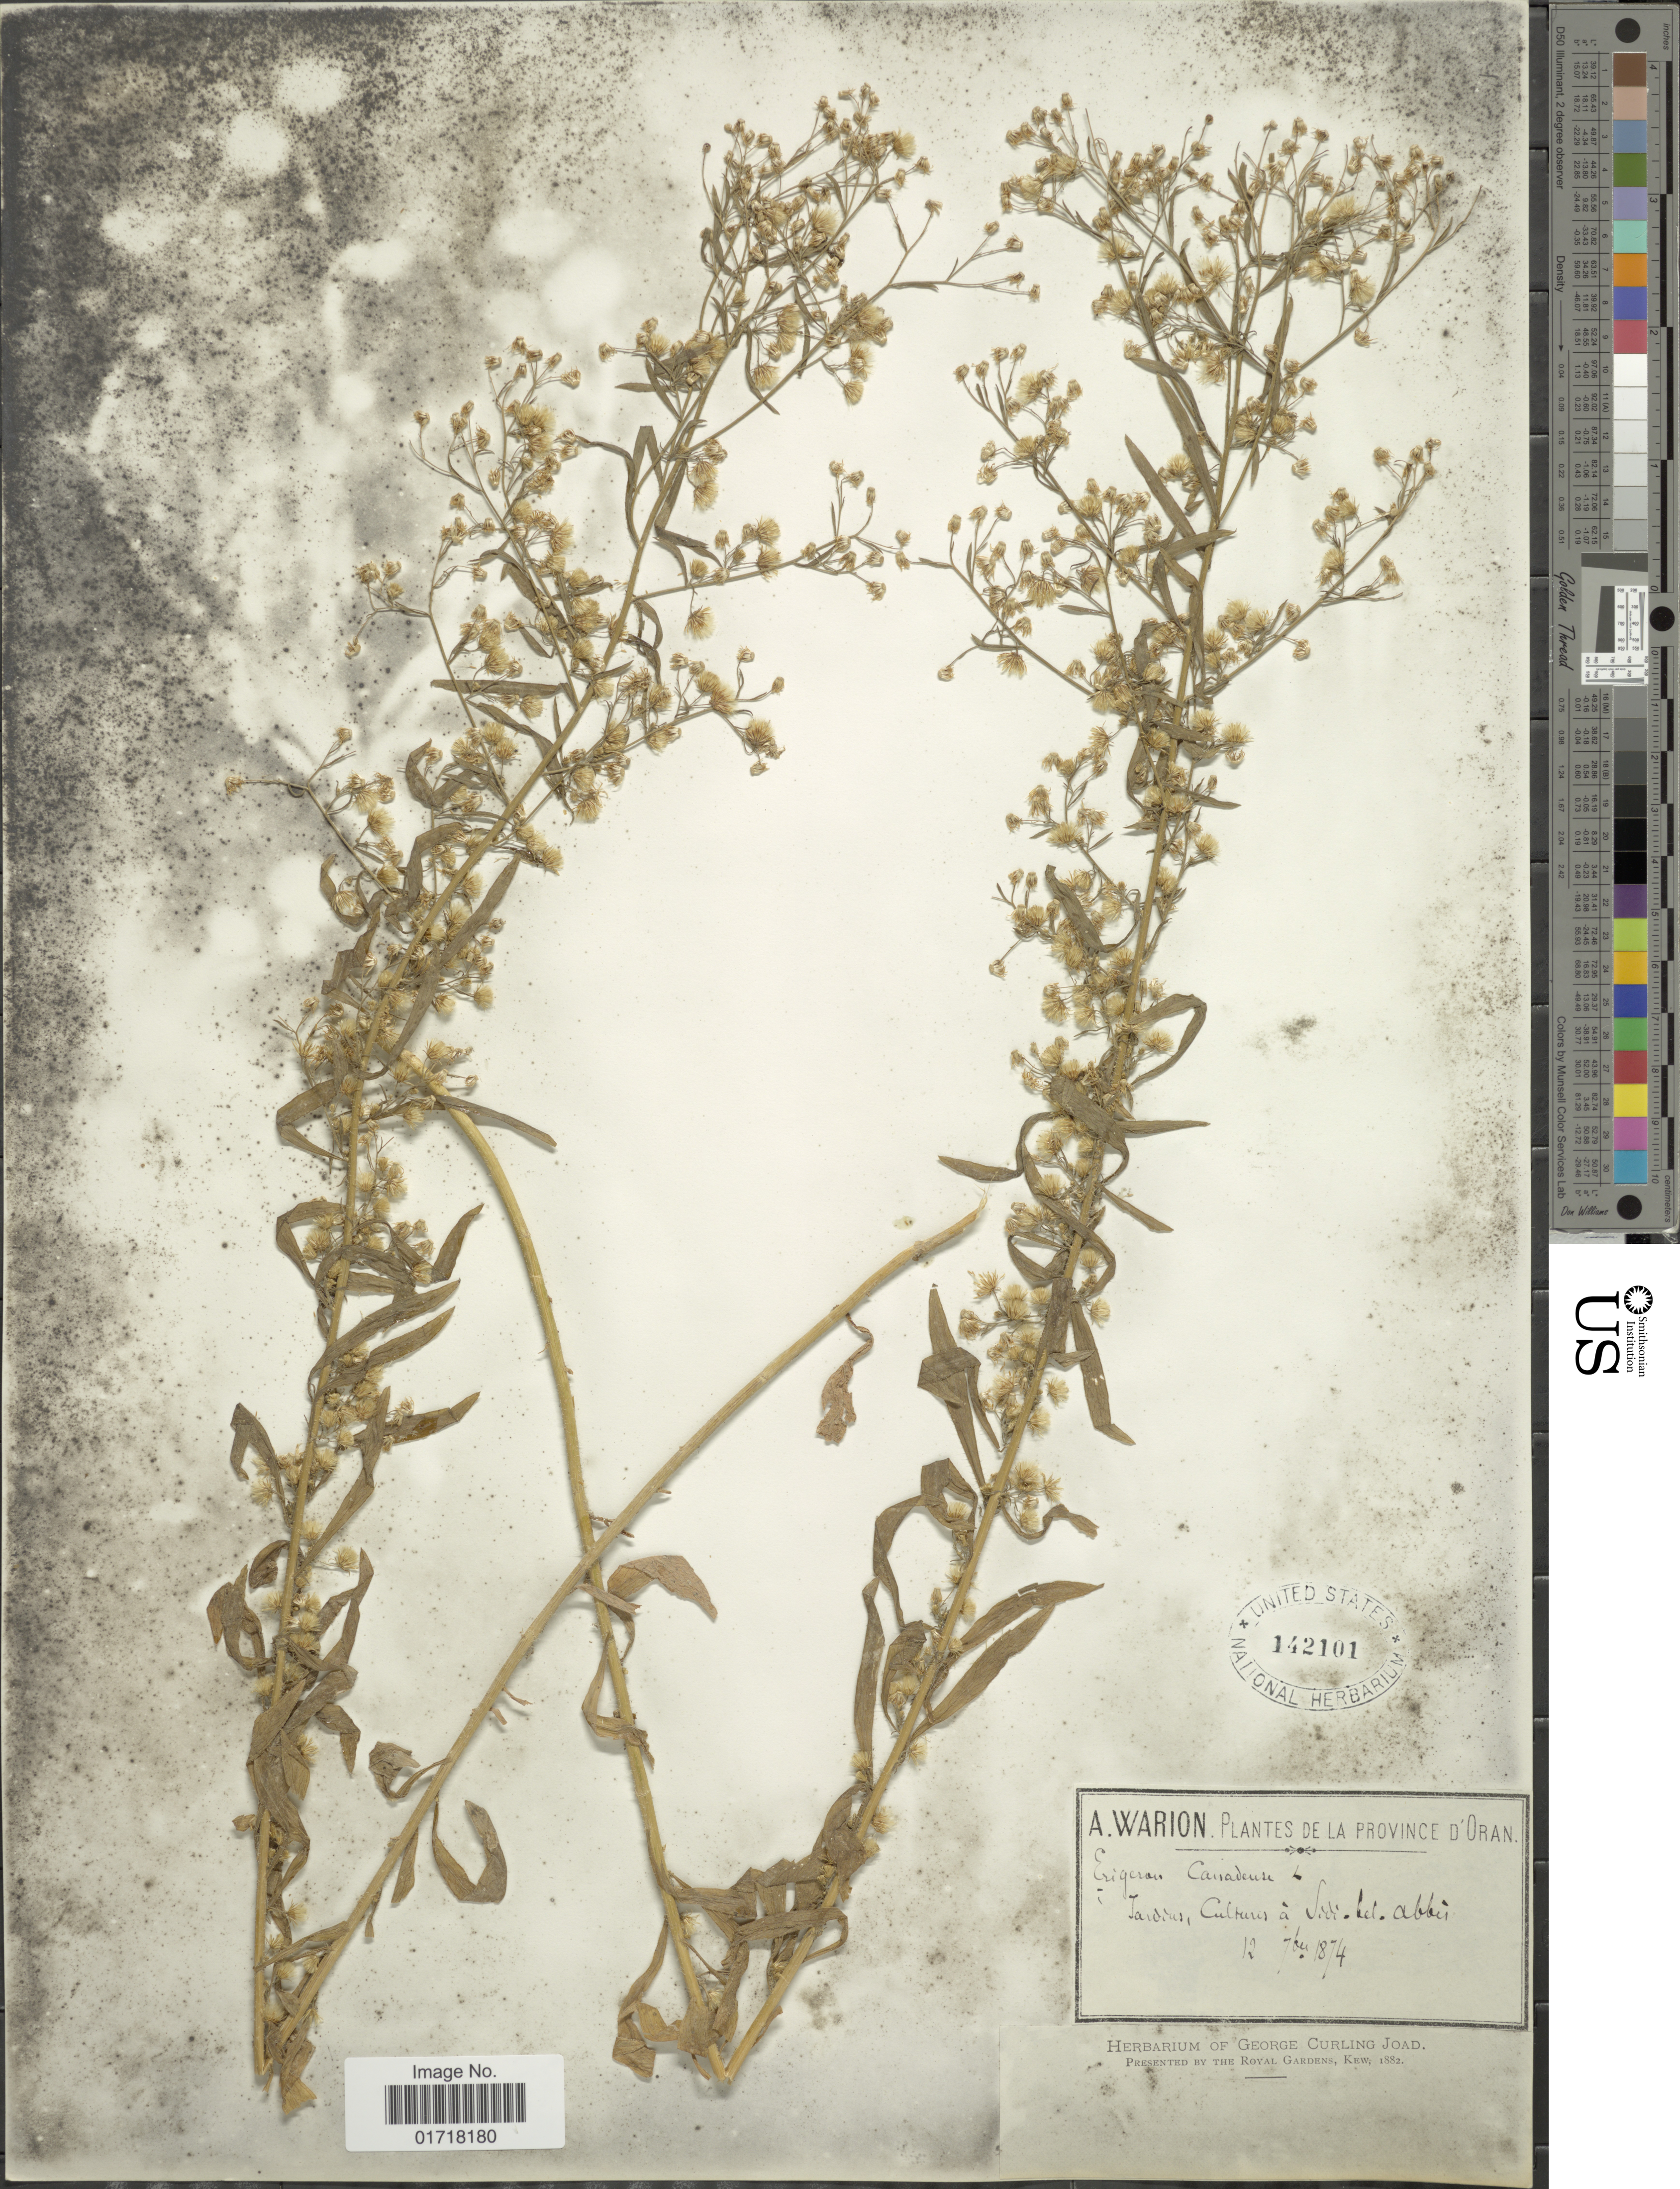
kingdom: Plantae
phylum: Tracheophyta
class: Magnoliopsida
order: Asterales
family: Asteraceae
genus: Conyza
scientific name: Conyza canadensis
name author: (L.) Cronq.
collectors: A. Warion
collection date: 1874-08-12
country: Algeria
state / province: Oran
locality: Province D' Oran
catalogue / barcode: US 142101